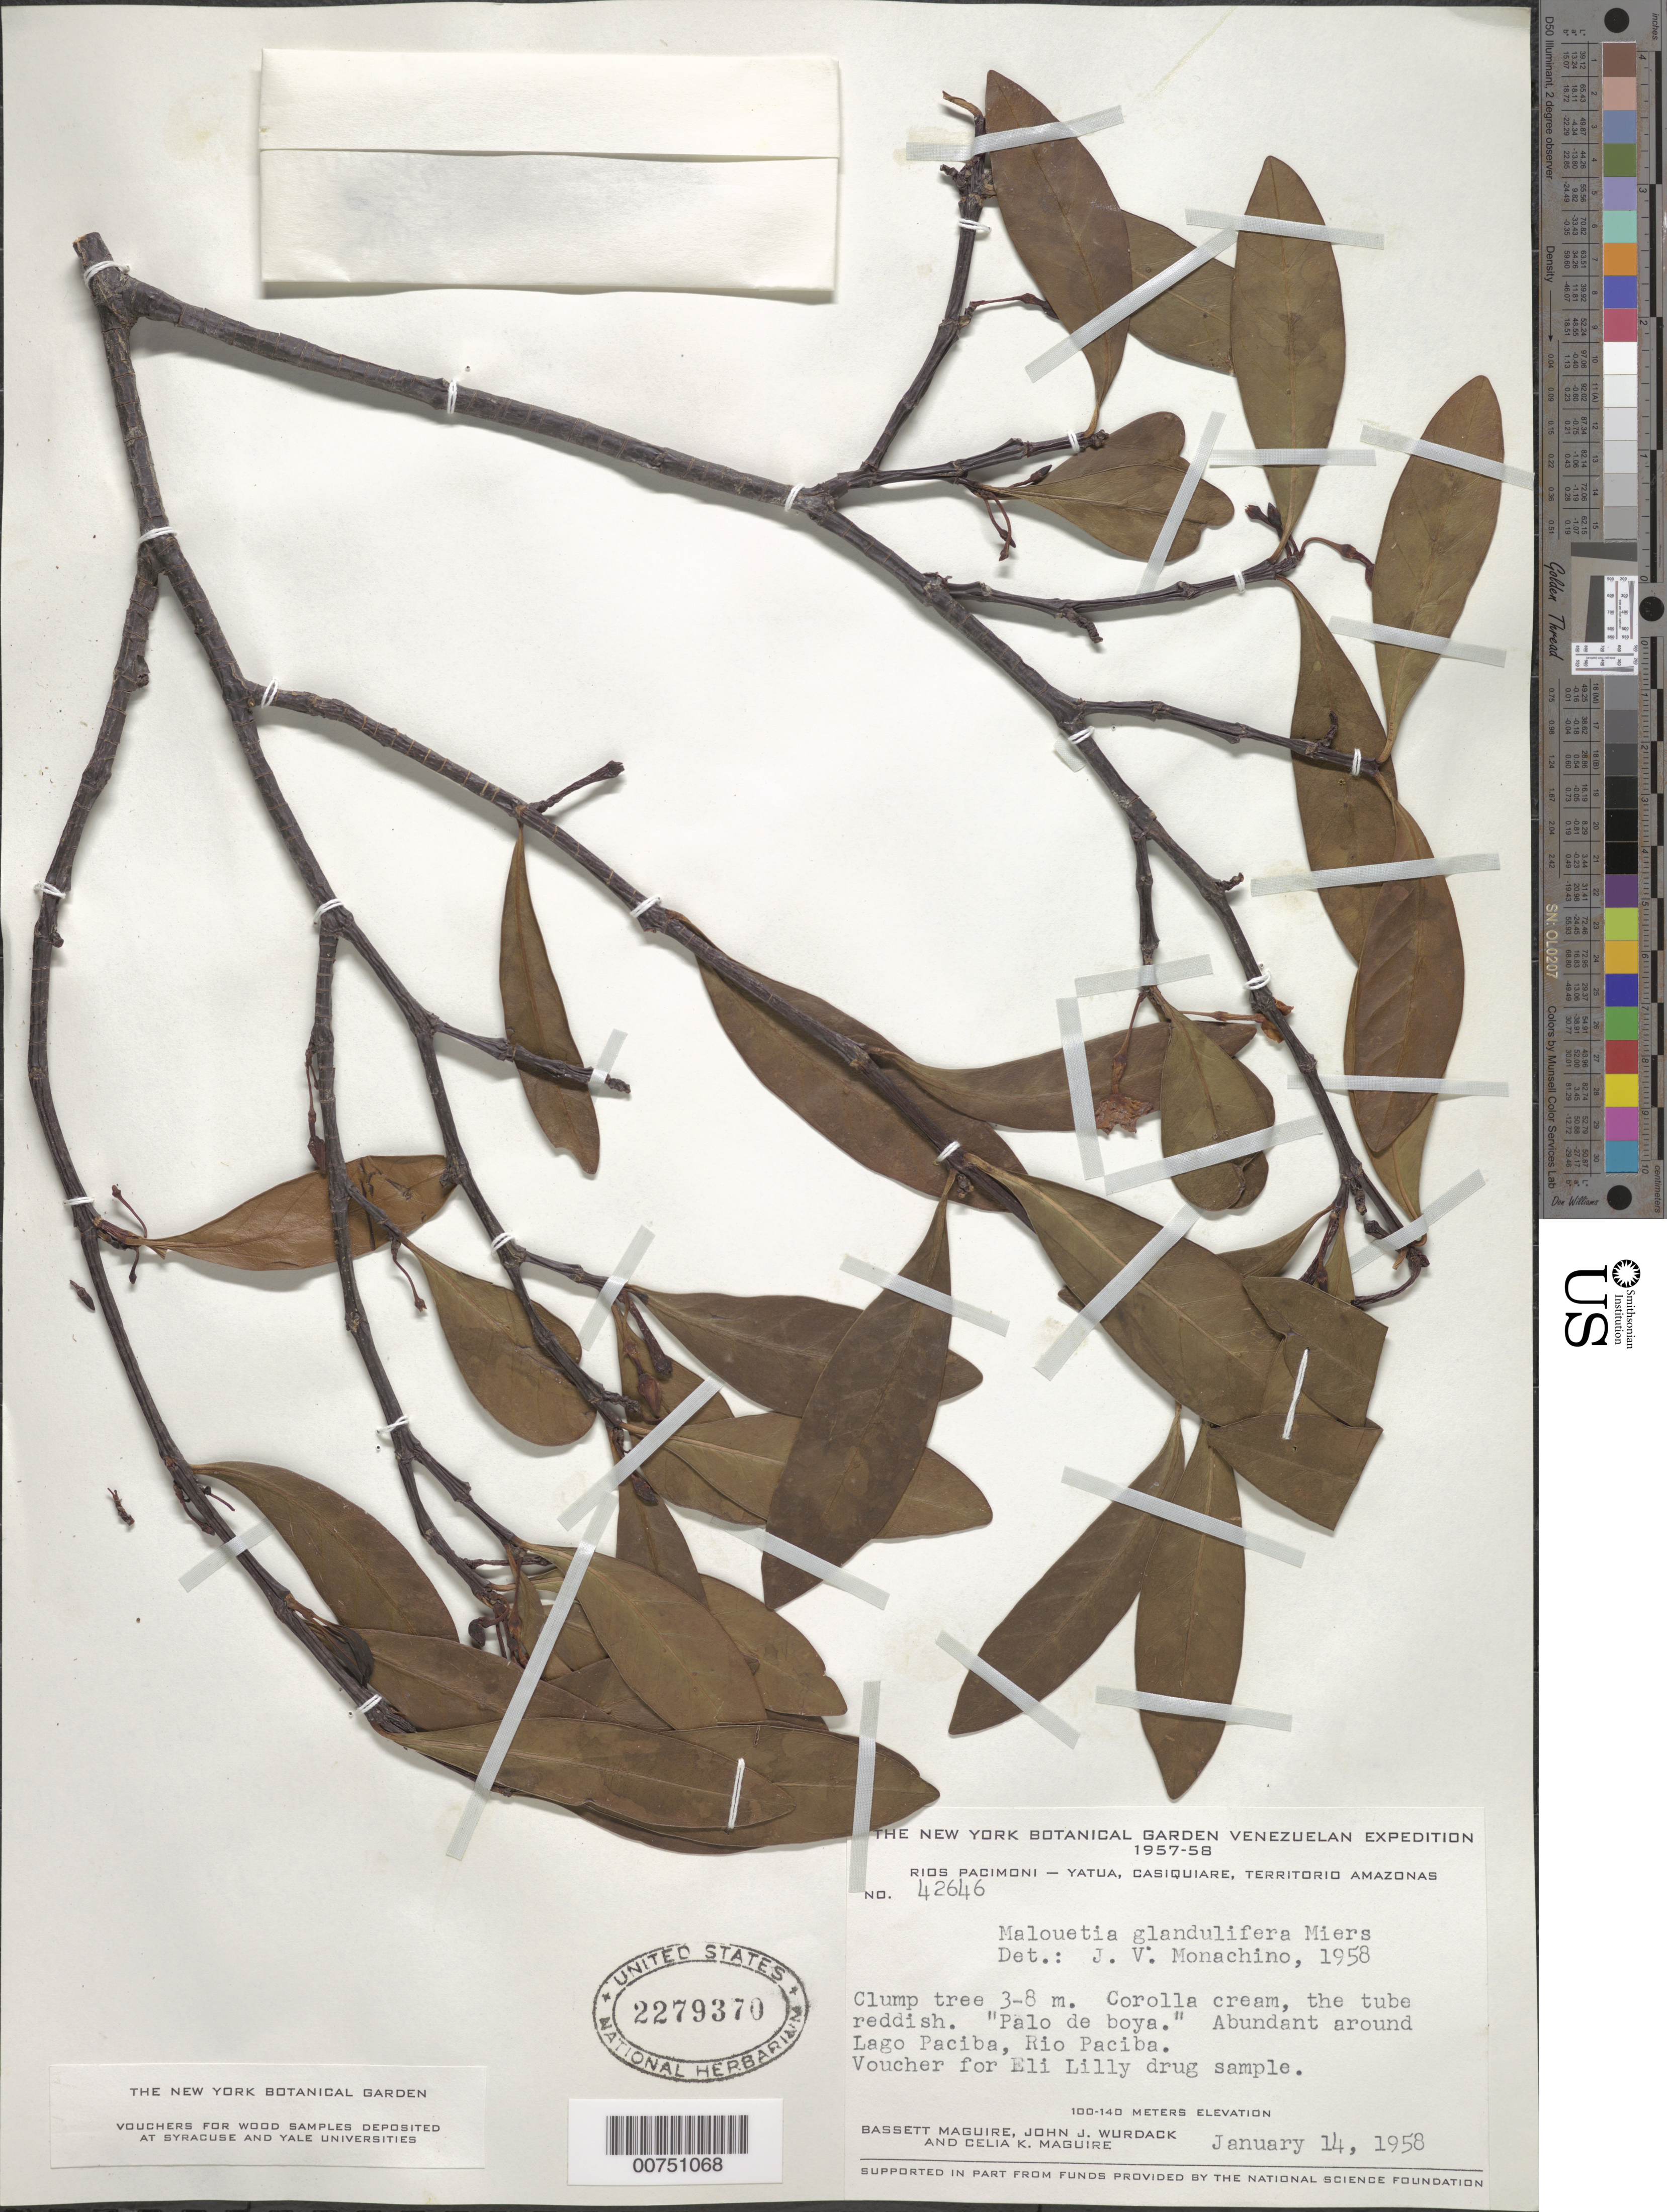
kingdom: Plantae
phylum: Tracheophyta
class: Magnoliopsida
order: Gentianales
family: Apocynaceae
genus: Malouetia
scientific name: Malouetia glandulifera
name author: Miers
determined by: Monachino, J. V.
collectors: B. Maguire, J. J. Wurdack & C. K. Maguire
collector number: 42646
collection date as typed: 14-Jan-58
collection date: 1958-01-14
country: Venezuela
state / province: Amazonas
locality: Río Paciba, Lago Paciba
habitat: Along river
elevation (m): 100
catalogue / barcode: US 2279370